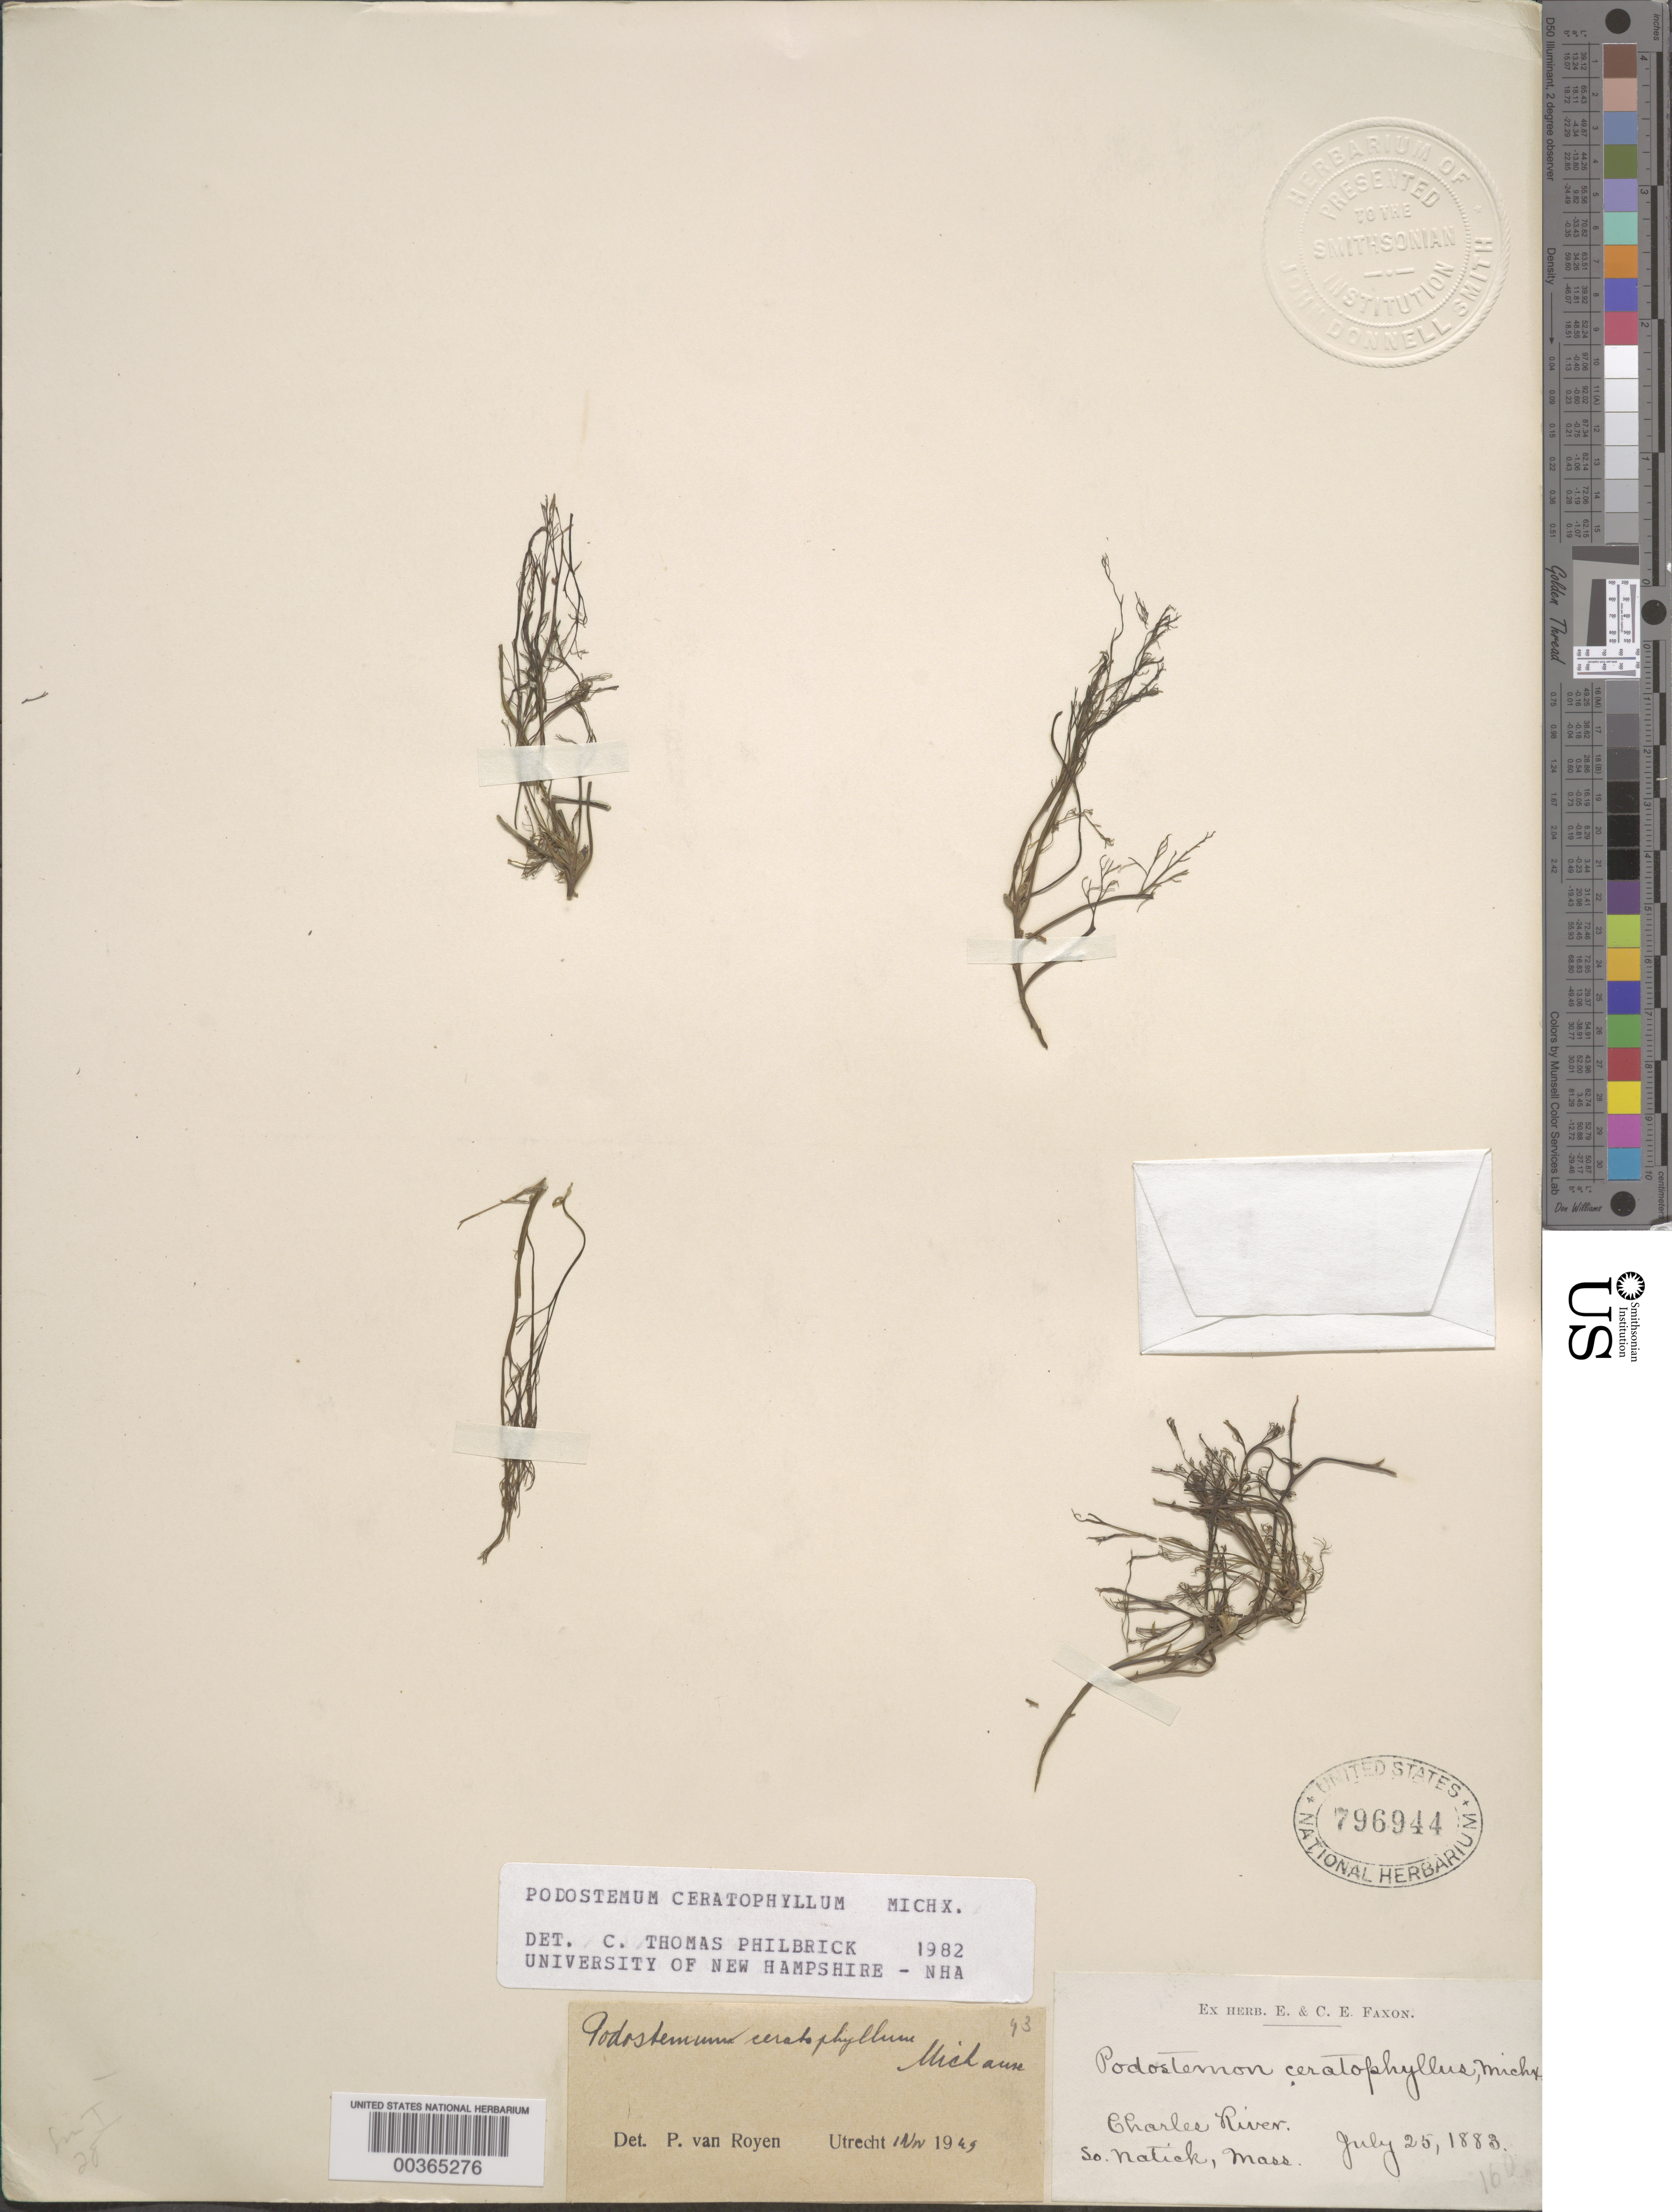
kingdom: Plantae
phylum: Tracheophyta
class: Magnoliopsida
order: Malpighiales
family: Podostemaceae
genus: Podostemum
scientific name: Podostemum ceratophylllum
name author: Michx.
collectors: ex herb. Faxon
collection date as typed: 25 Jul 1883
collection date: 1883-07-25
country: United States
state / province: Massachusetts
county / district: Middlesex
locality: South natick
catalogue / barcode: US 796944